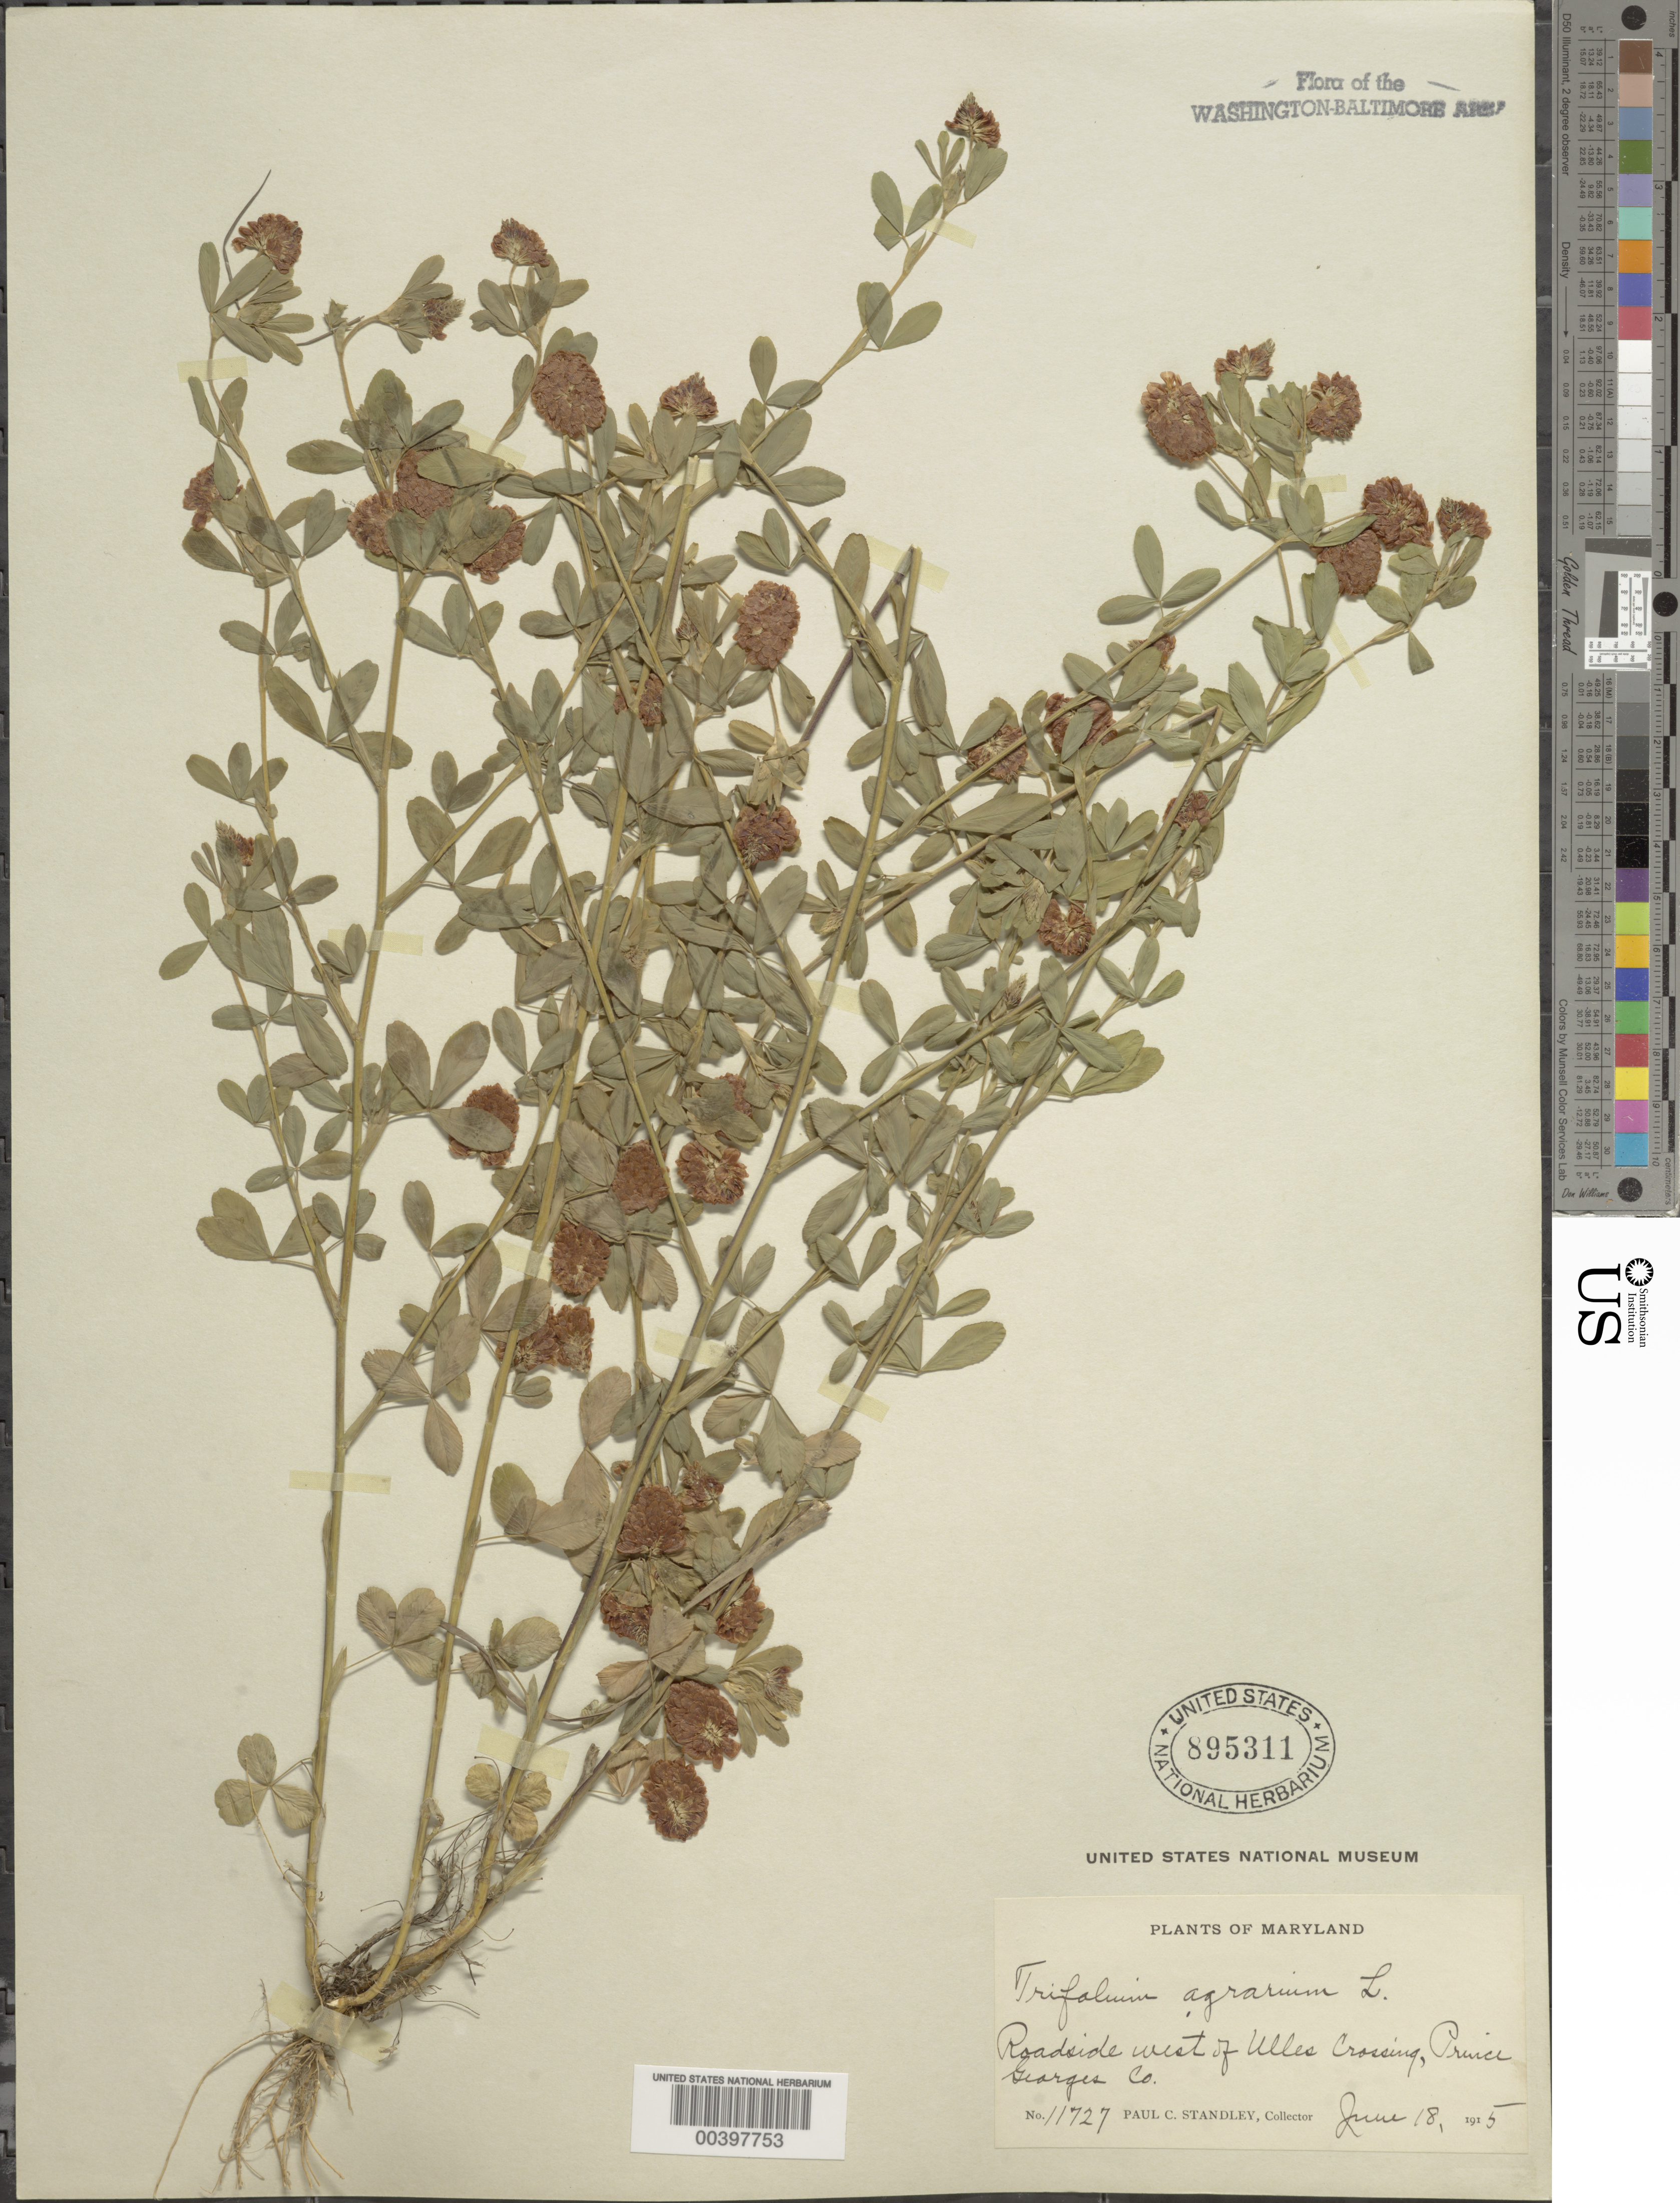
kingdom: Plantae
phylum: Tracheophyta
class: Magnoliopsida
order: Fabales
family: Fabaceae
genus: Trifolium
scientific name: Trifolium aureum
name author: Pollich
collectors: P. C. Standley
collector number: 11727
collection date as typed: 18 Jun 1915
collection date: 1915-06-18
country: United States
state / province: Maryland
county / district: Prince George's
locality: West of Uhles Crossing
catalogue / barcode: US 895311